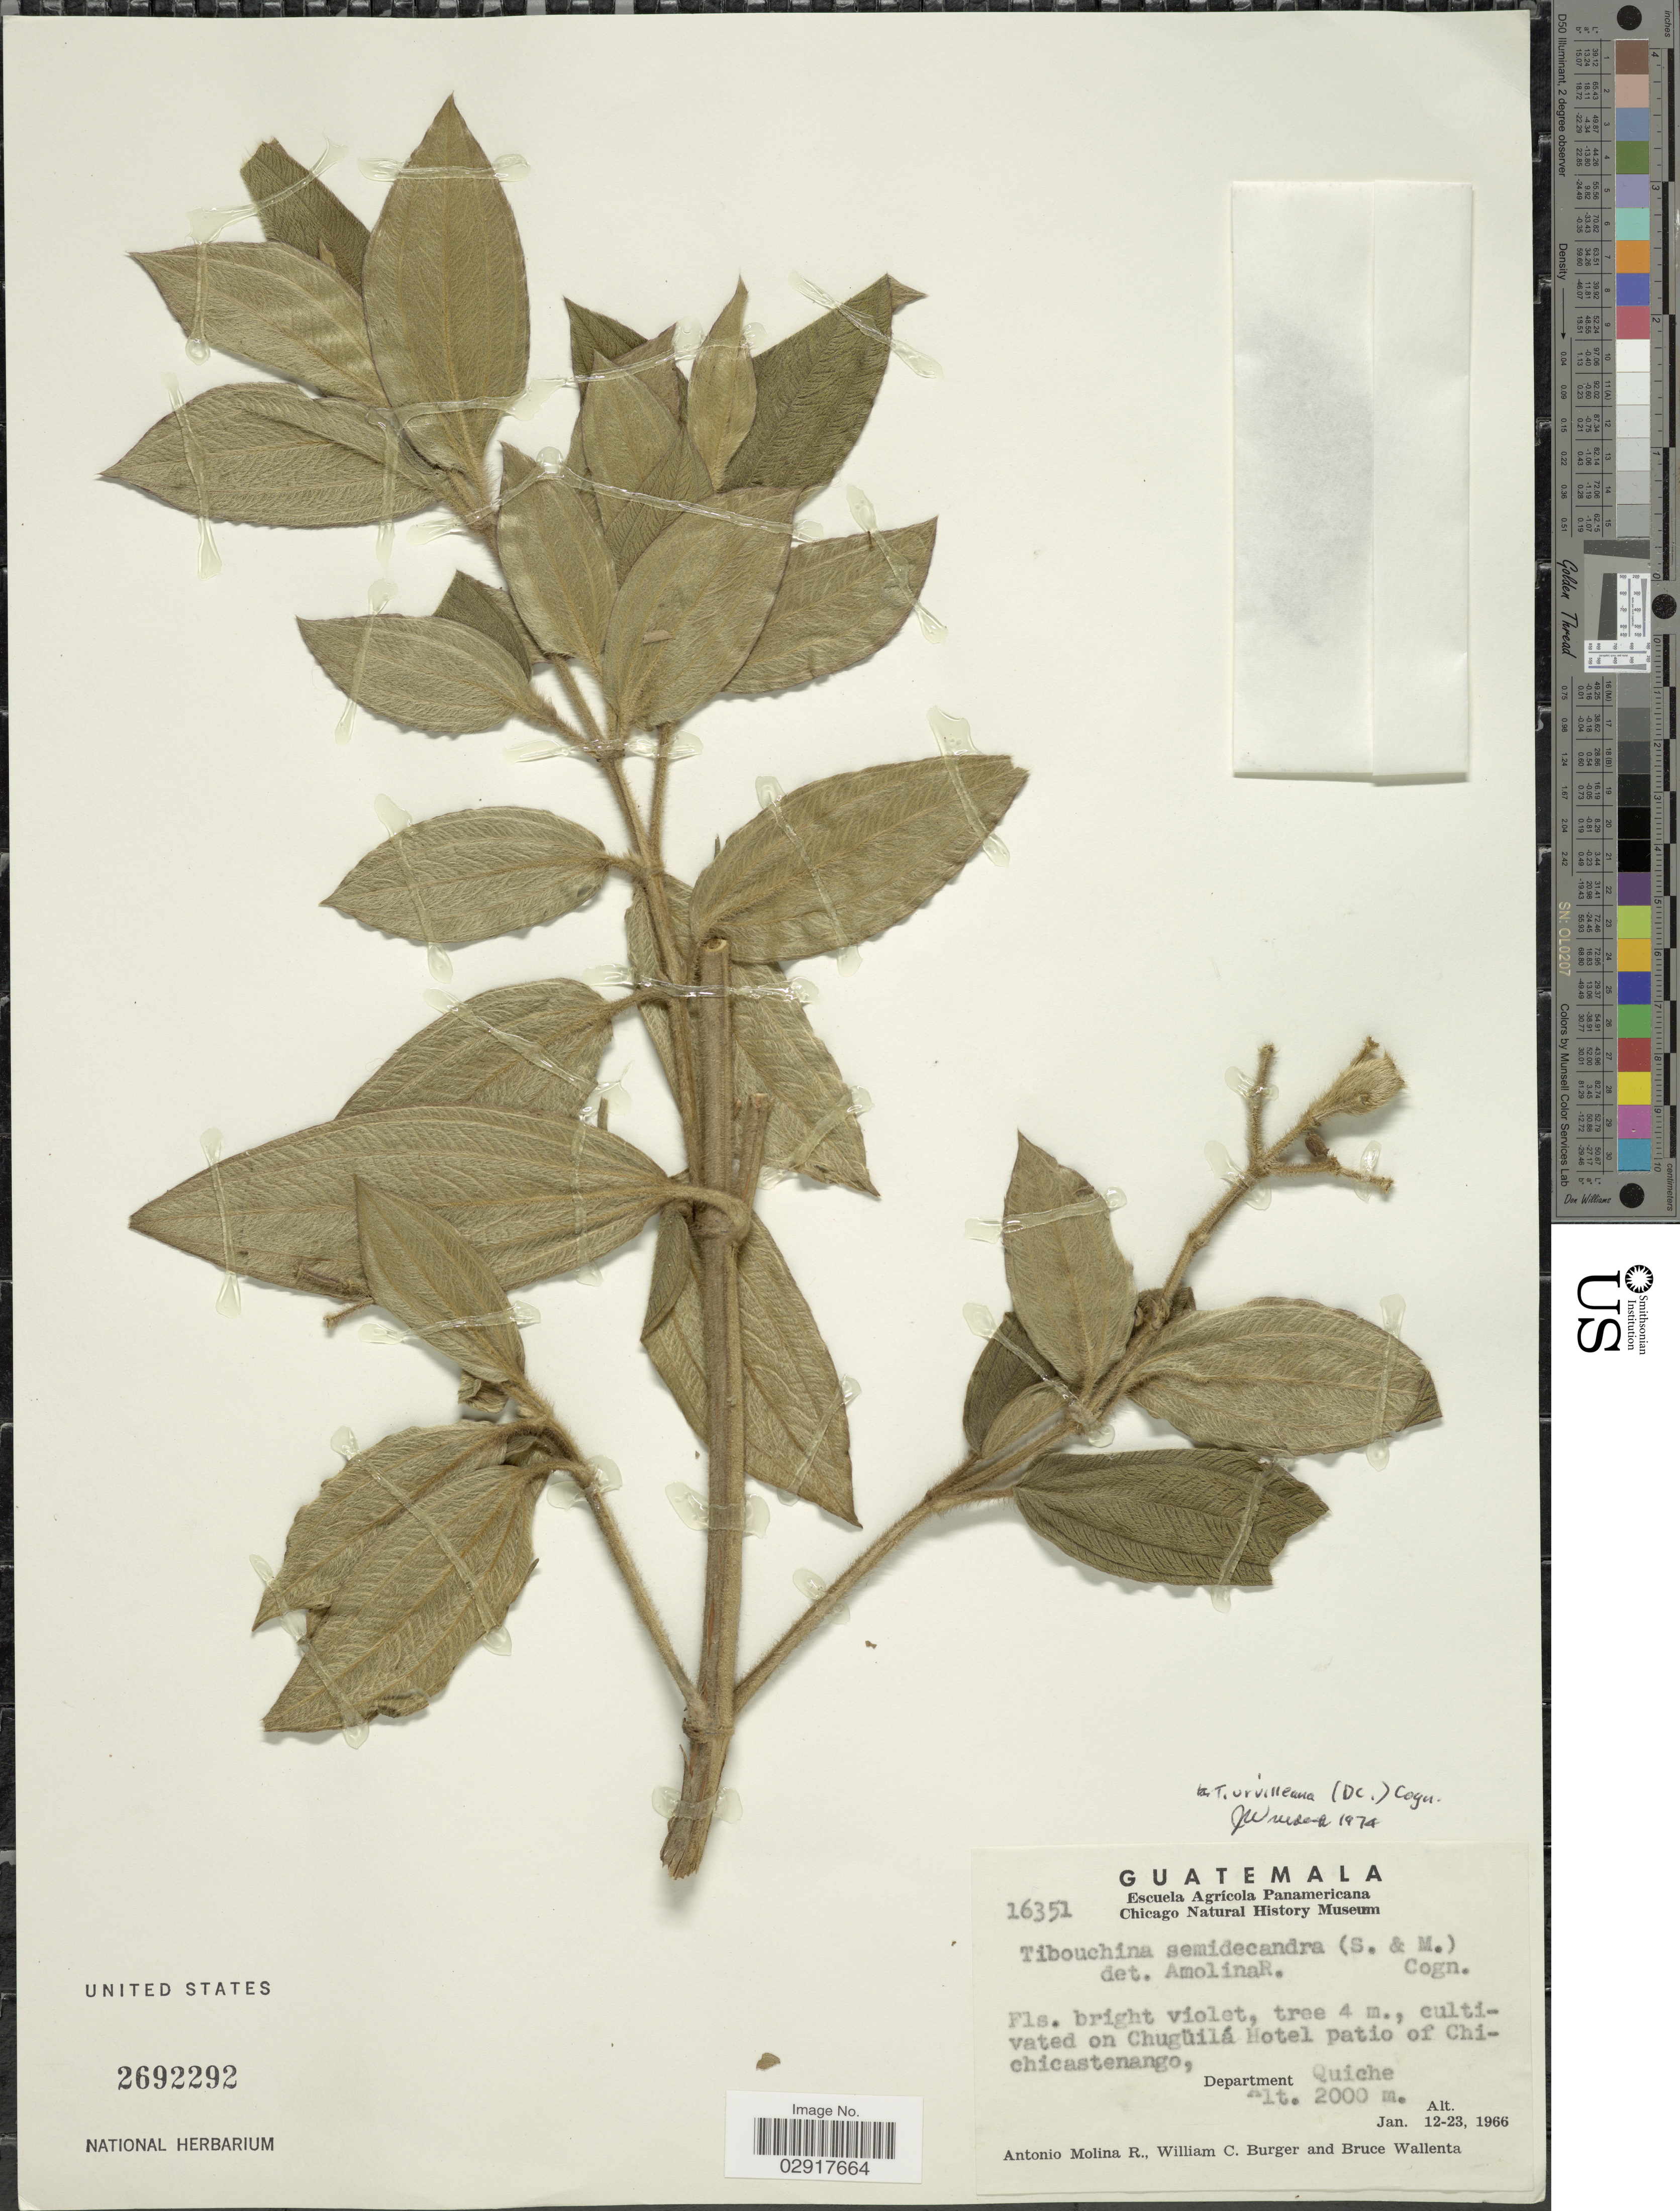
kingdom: Plantae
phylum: Tracheophyta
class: Magnoliopsida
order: Myrtales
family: Melastomataceae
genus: Pleroma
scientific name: Pleroma urvilleanum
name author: (DC.) P.J.F. Guim. & Michelang.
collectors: A. Molina R., W. Burger & B. Wallenta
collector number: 16351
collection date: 1966-01-12/1966-01-23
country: Guatemala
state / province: El Quiché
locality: On Chugüilá Hotel patio of Chichicastenango, Department Quiche.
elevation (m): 2000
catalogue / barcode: US 2692292